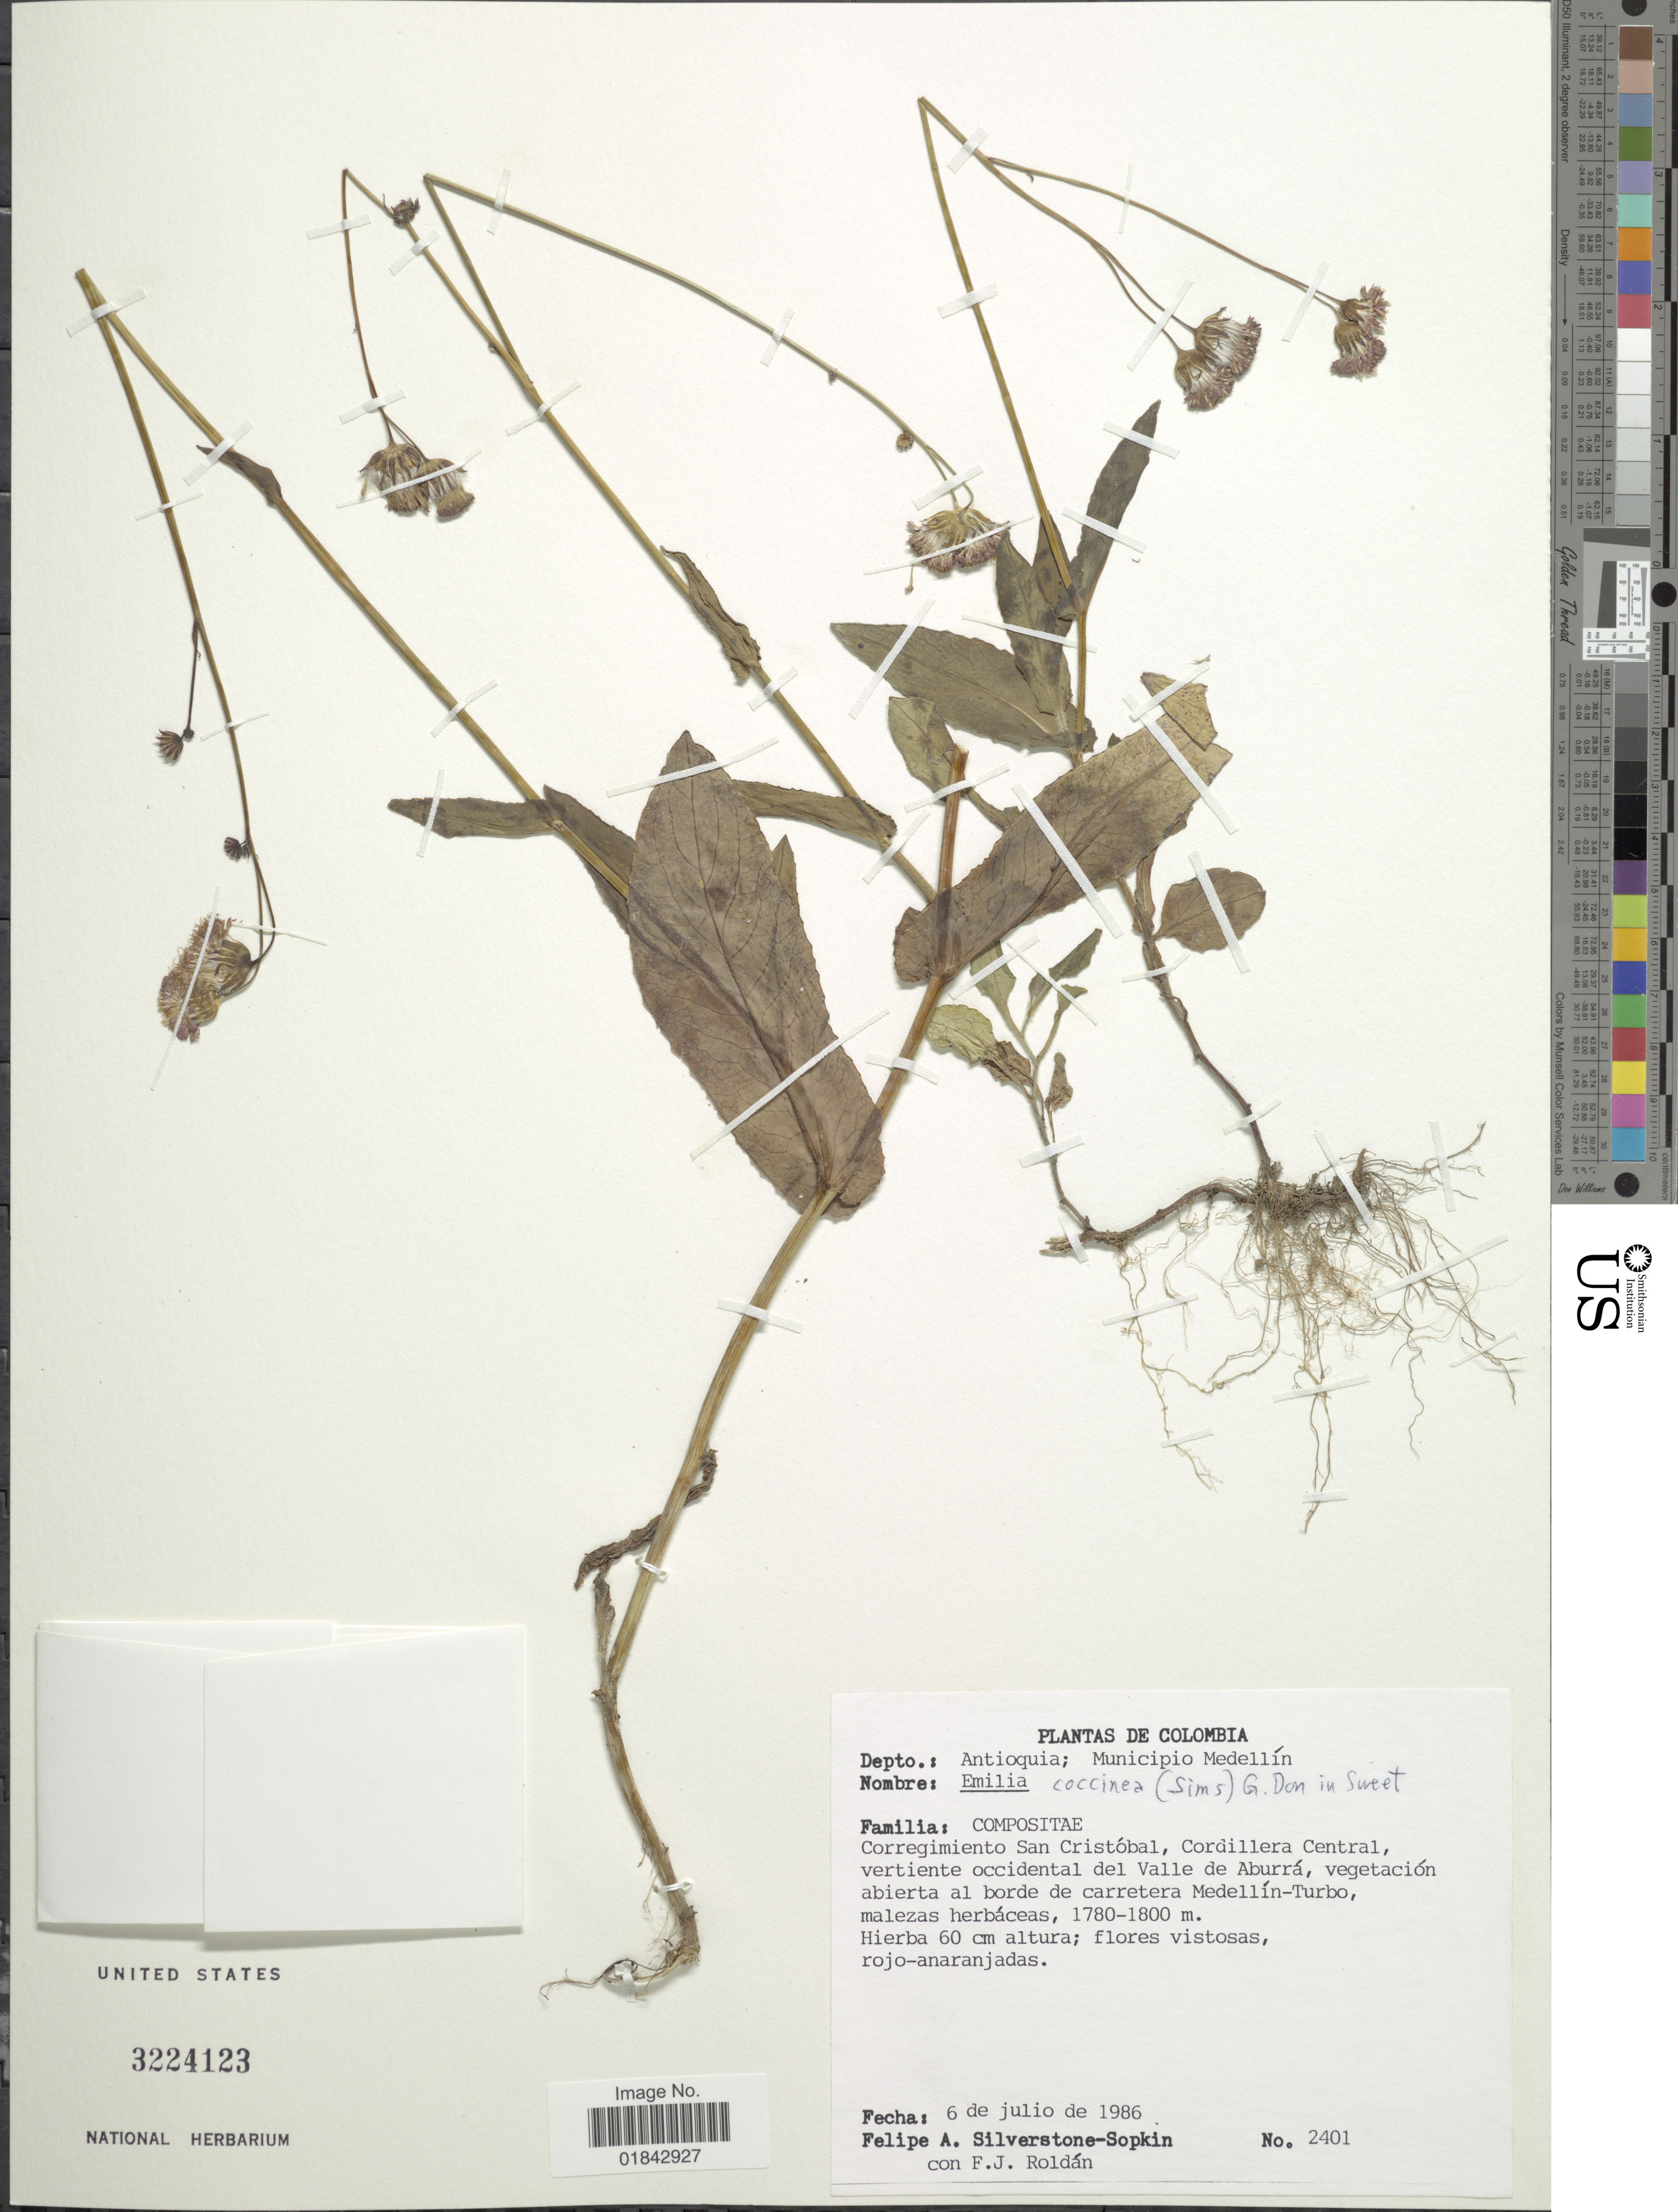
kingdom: Plantae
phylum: Tracheophyta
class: Magnoliopsida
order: Asterales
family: Asteraceae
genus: Emilia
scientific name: Emilia coccinea (Sims) Sweet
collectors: P. A. Silverstone-Sopkin & F. J. Roldán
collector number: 2401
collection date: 1986-07-06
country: Colombia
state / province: Antioquia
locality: Municipio Medellín, Corregimiento San Cristóbal, Cordillera Central, vertiente occidental del Valle de Aburrá, vegetación abierta al borde de carretera Medellín-Turbo, malezas herbáceas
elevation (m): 1780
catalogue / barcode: US 3224123